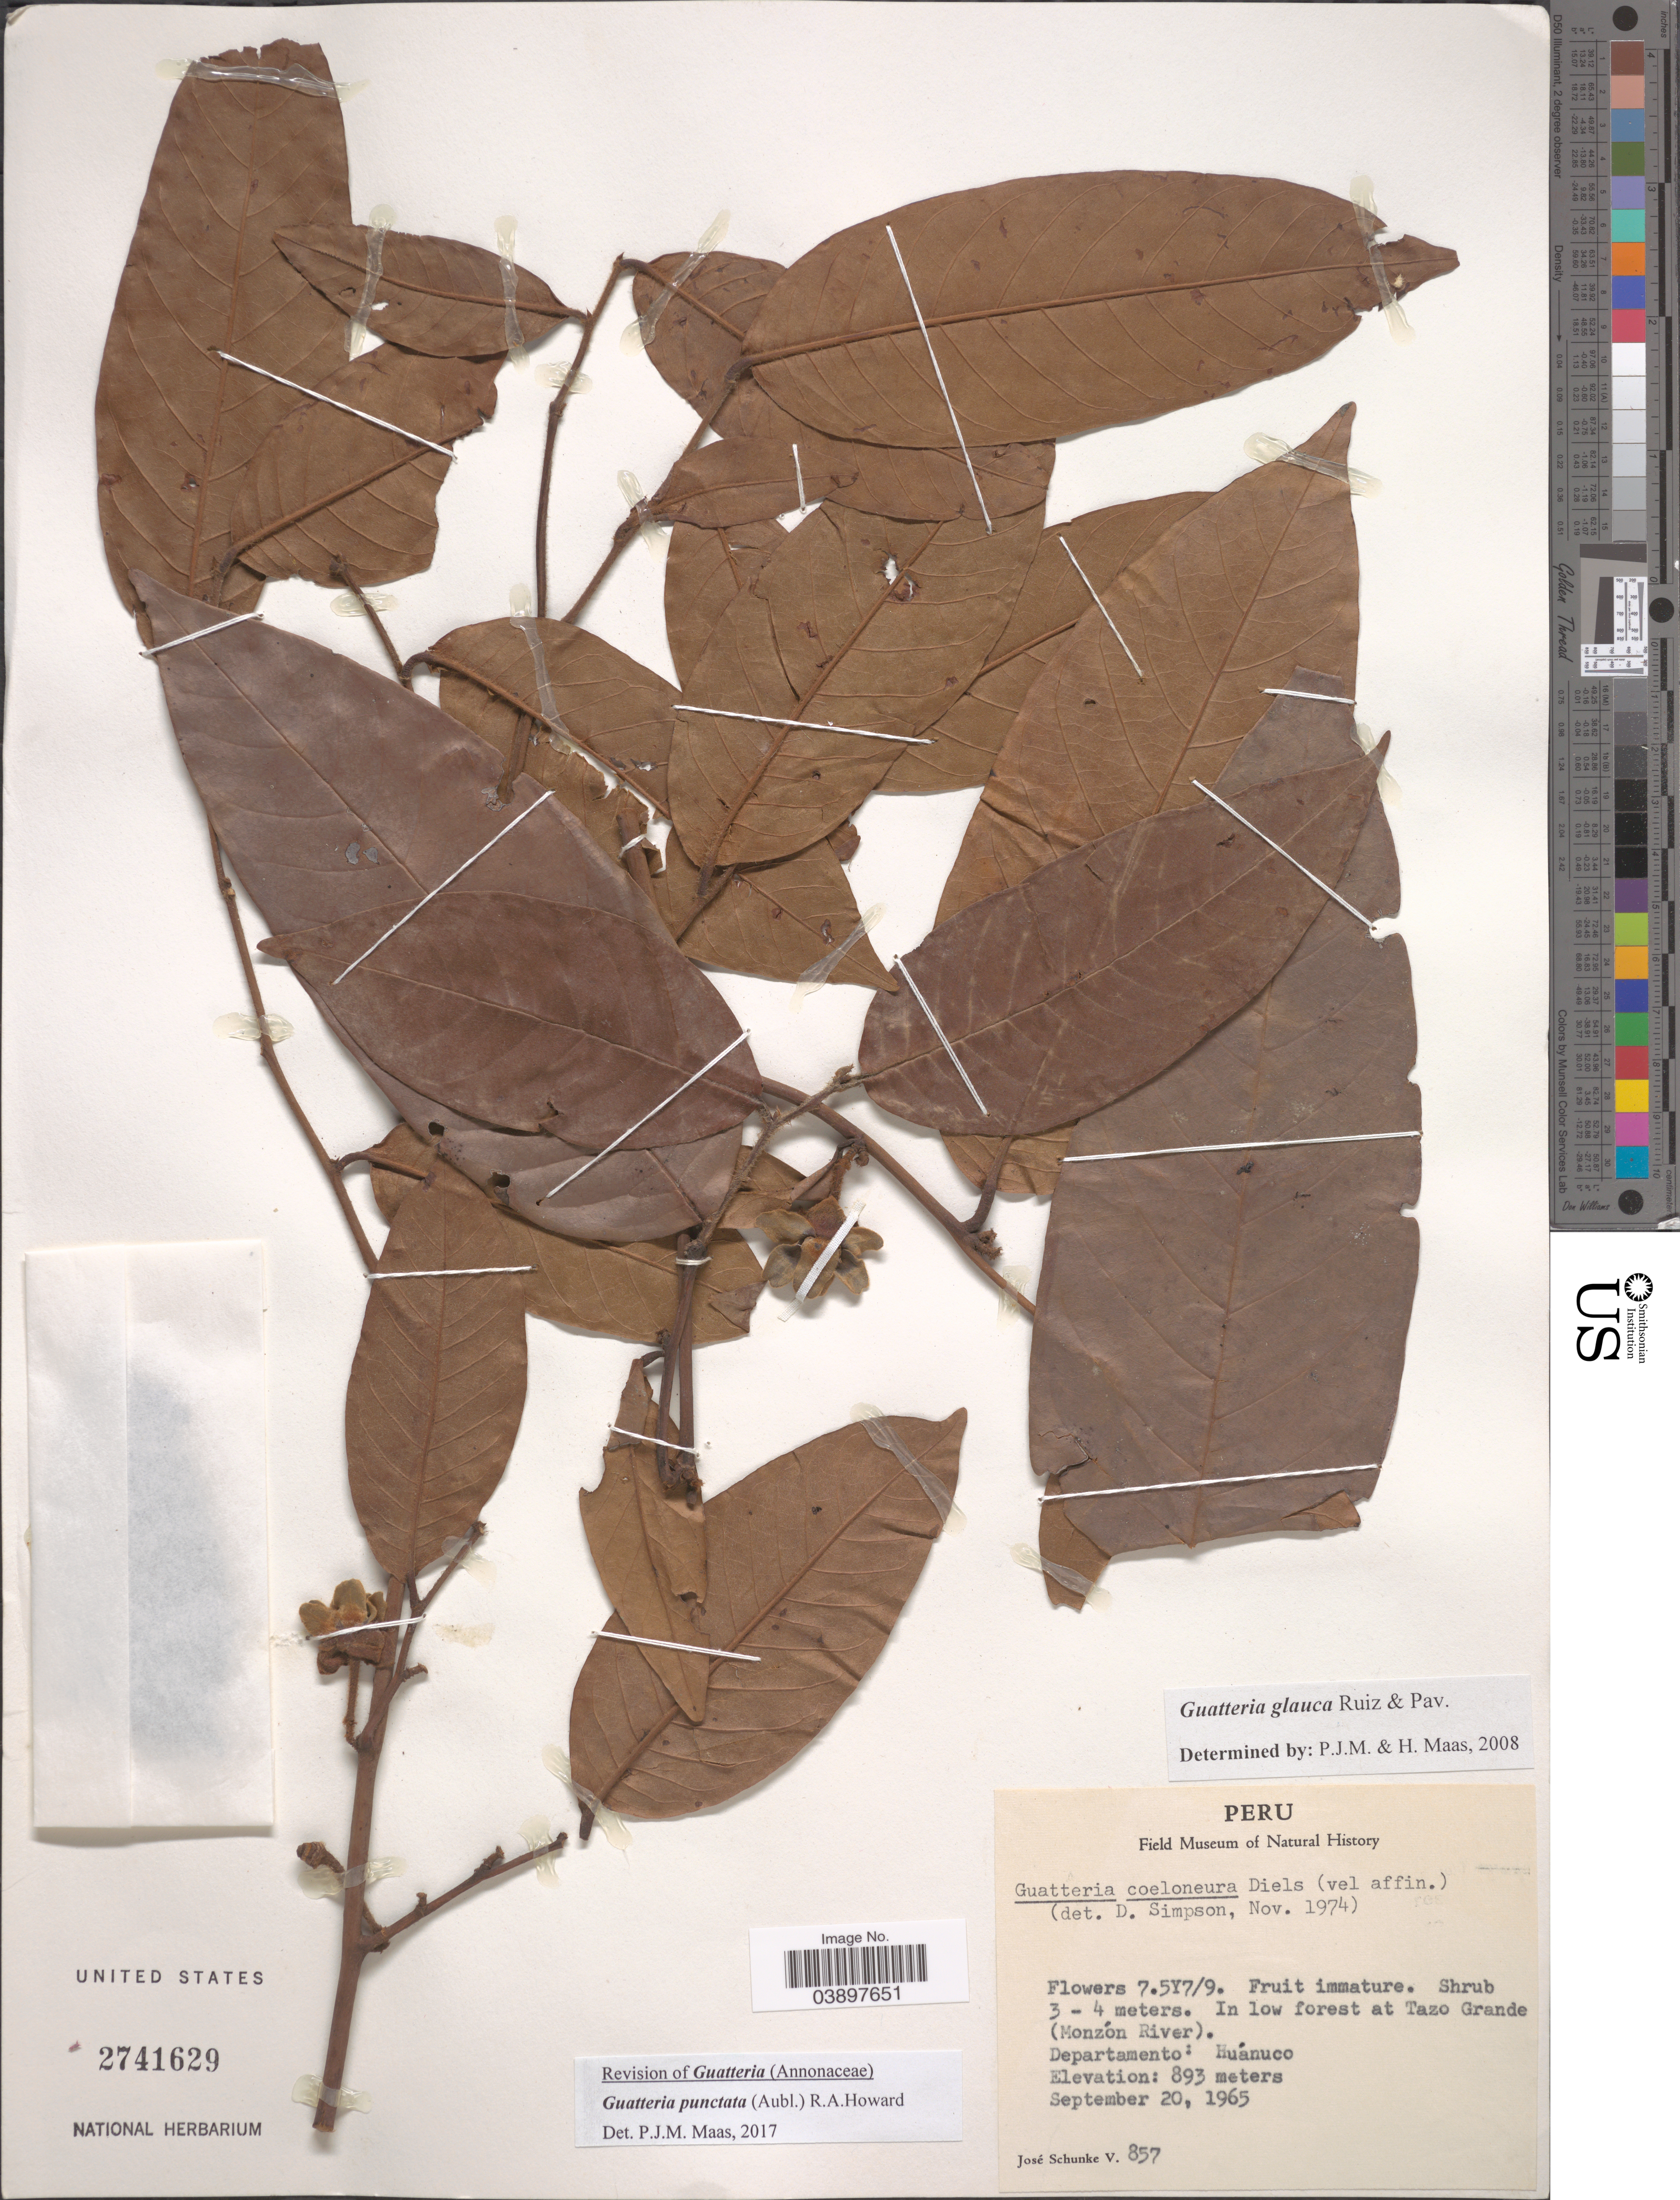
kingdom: Plantae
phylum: Tracheophyta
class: Magnoliopsida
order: Magnoliales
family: Annonaceae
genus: Guatteria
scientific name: Guatteria punctata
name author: (Aubl.) R.A. Howard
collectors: J. Schunke Vigo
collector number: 857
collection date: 1965-09-20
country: Peru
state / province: Huánuco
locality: Tazo Grande (Monzón River). Departamento: Huánuco.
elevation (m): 893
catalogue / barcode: US 2741629